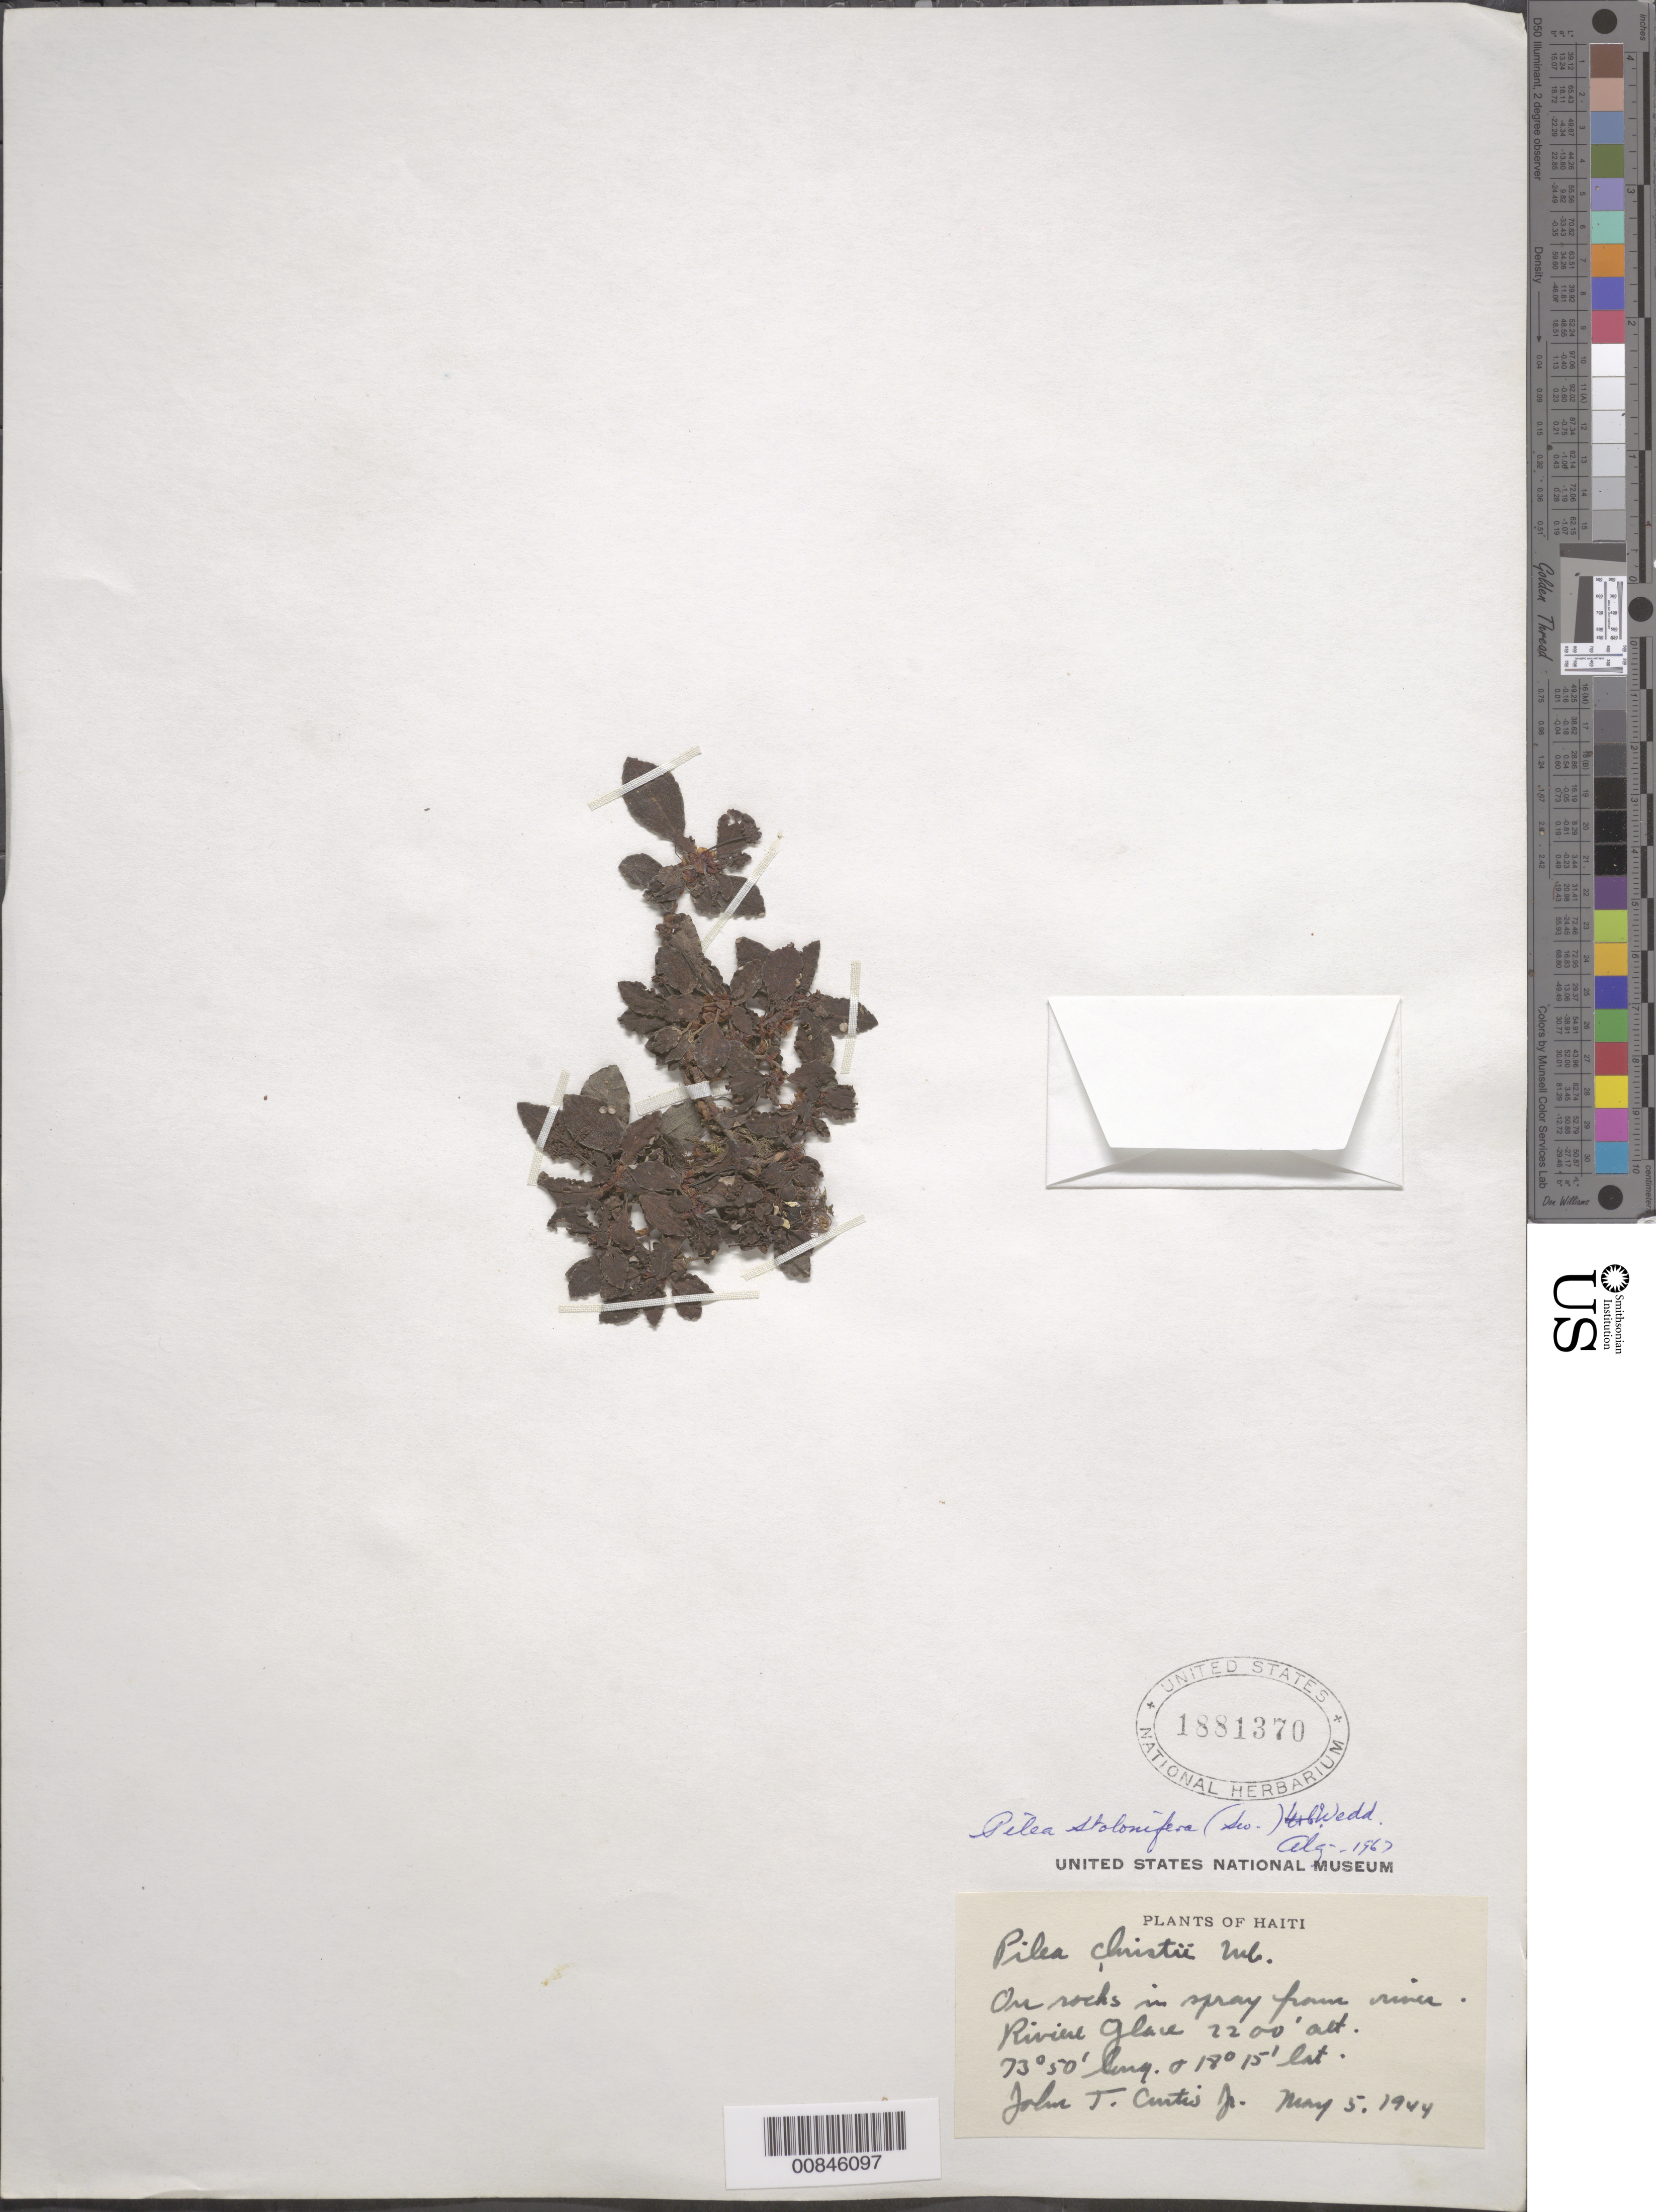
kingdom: Plantae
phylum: Tracheophyta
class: Magnoliopsida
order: Rosales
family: Urticaceae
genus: Pilea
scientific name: Pilea stolonifera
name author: (Sw.) Wedd.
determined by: Liogier, Alain H.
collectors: J. Curtis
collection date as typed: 05 May 1944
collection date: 1944-05-05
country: Haiti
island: Hispaniola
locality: Riviére Glace.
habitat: On rocks in spray from river.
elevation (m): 671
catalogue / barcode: US 1881370